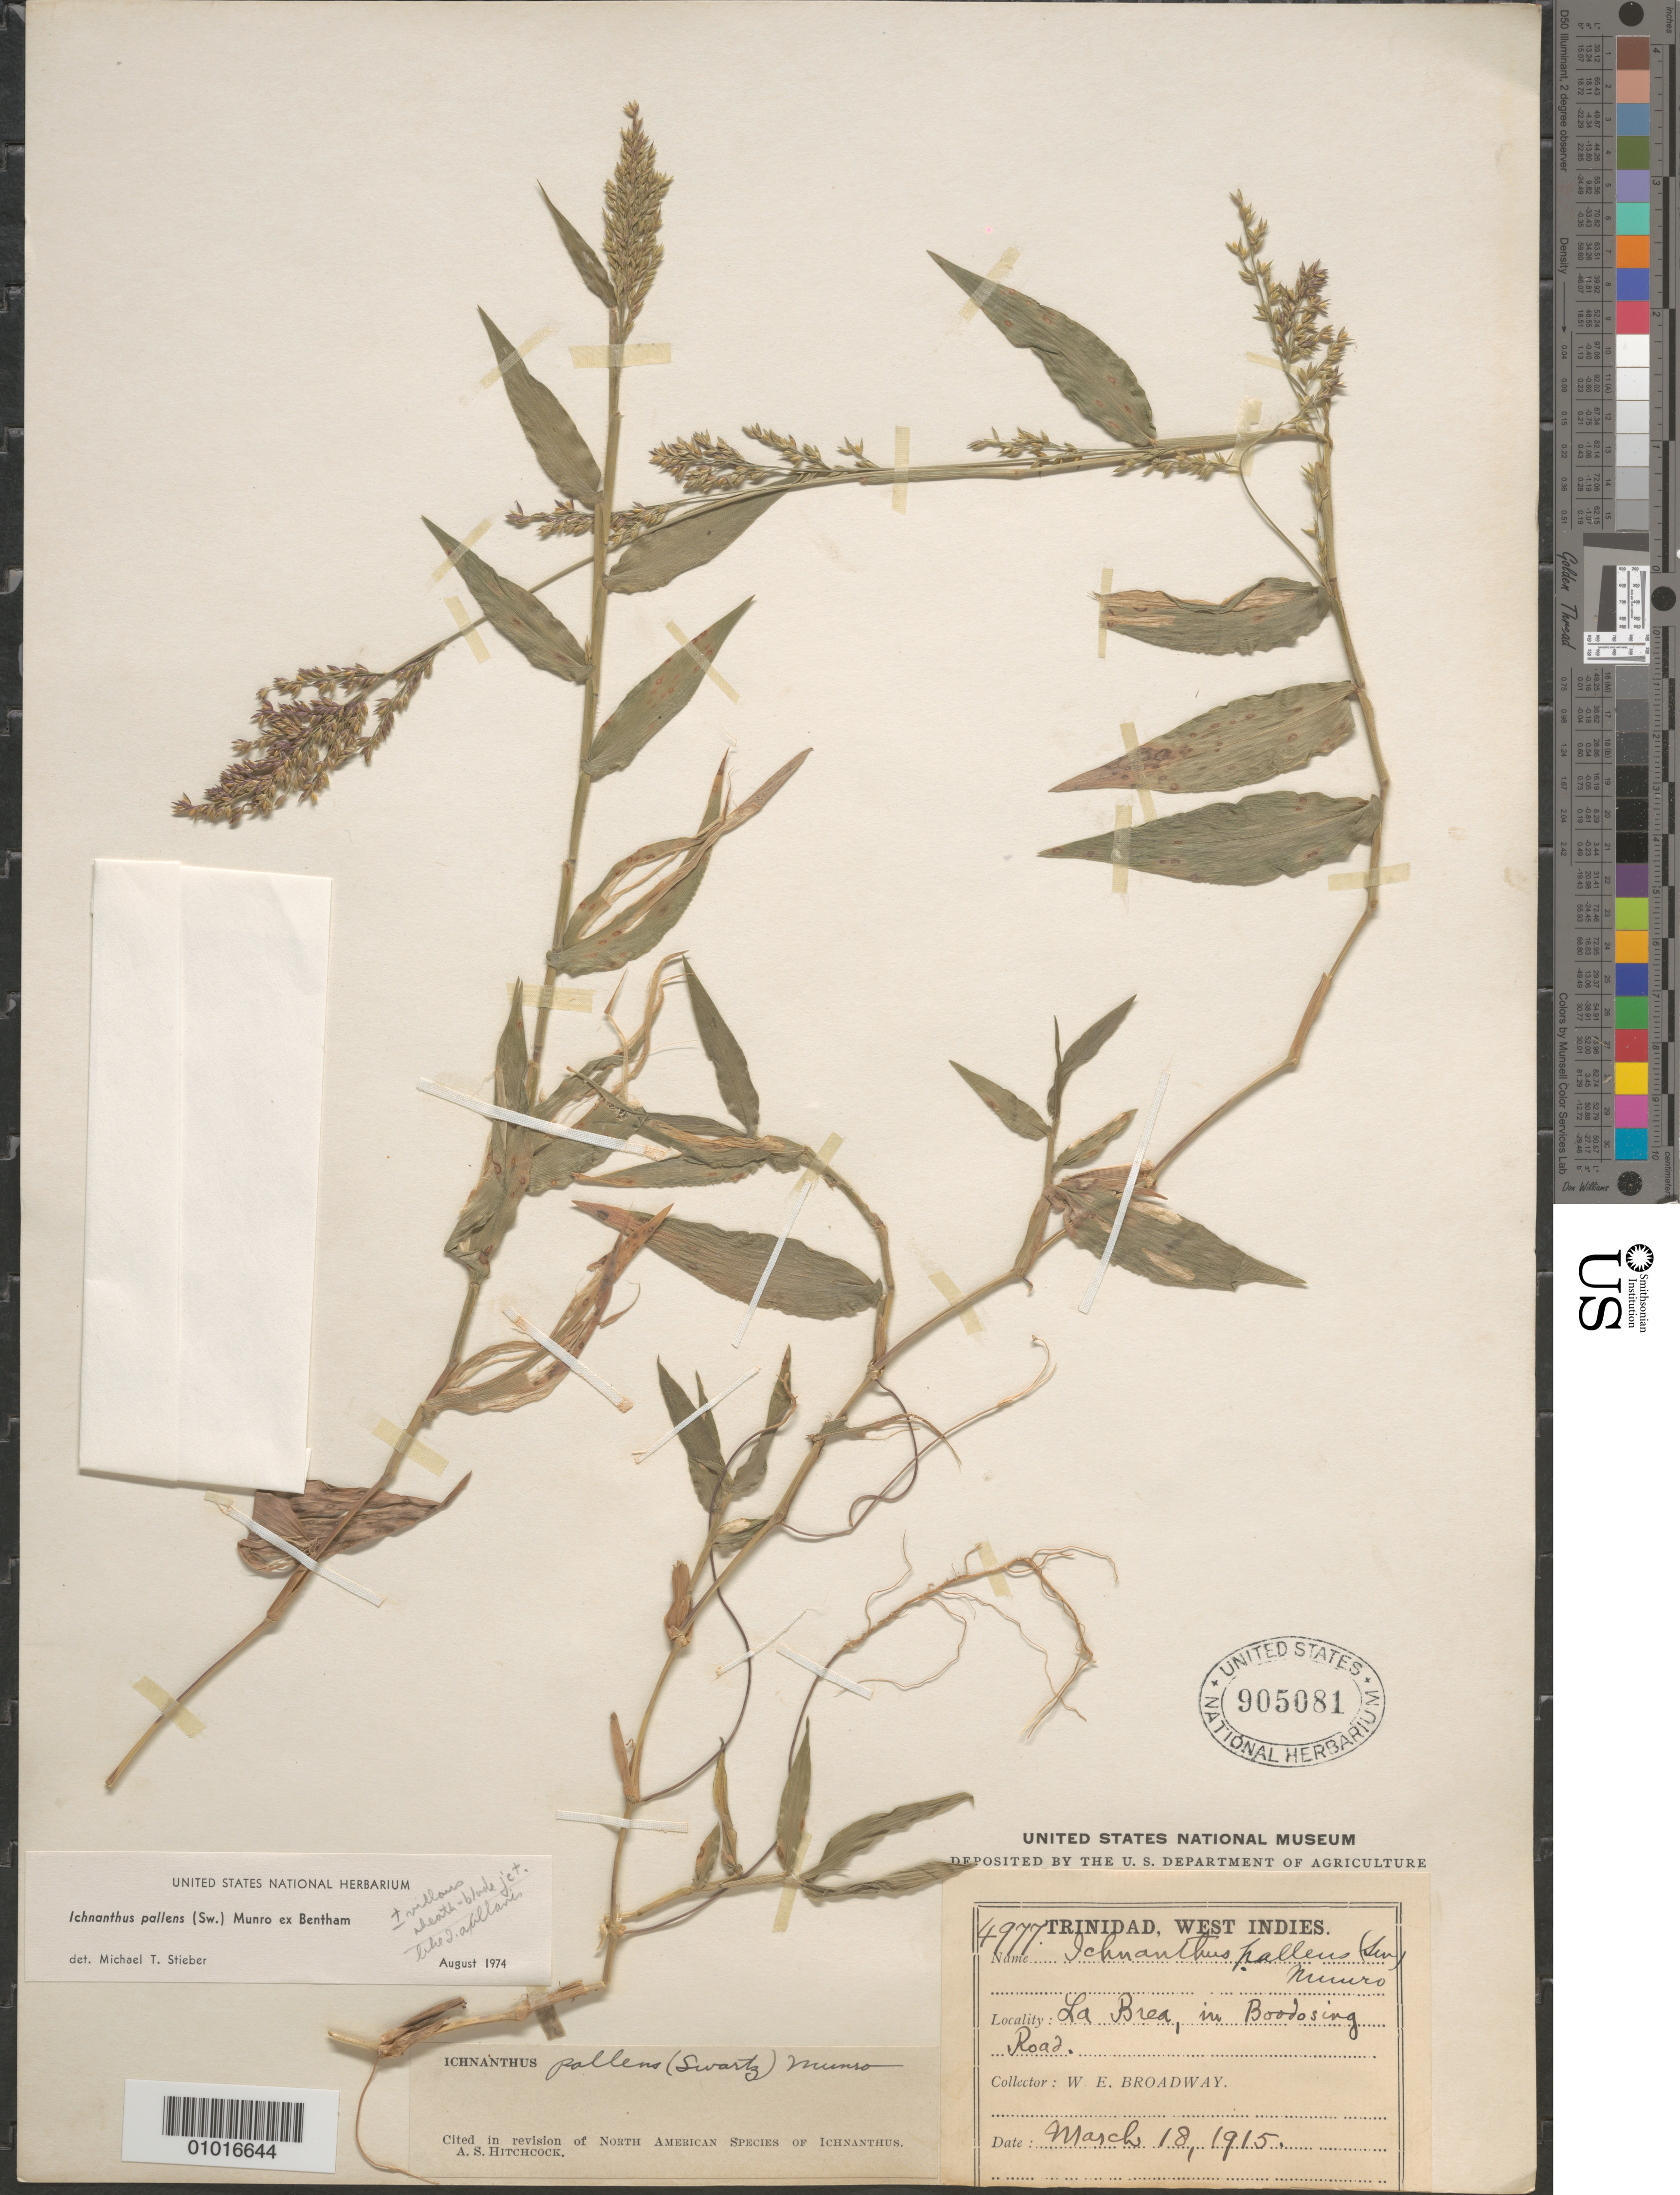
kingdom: Plantae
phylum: Tracheophyta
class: Liliopsida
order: Poales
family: Poaceae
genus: Ichnanthus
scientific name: Ichnanthus pallens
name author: (Sw.) Munro ex Benth.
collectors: W. E. Broadway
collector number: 4977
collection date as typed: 18 Mar 1915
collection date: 1915-03-18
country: Trinidad and Tobago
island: Trinidad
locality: La Brea, iu Boodosing Road.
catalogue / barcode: US 905081